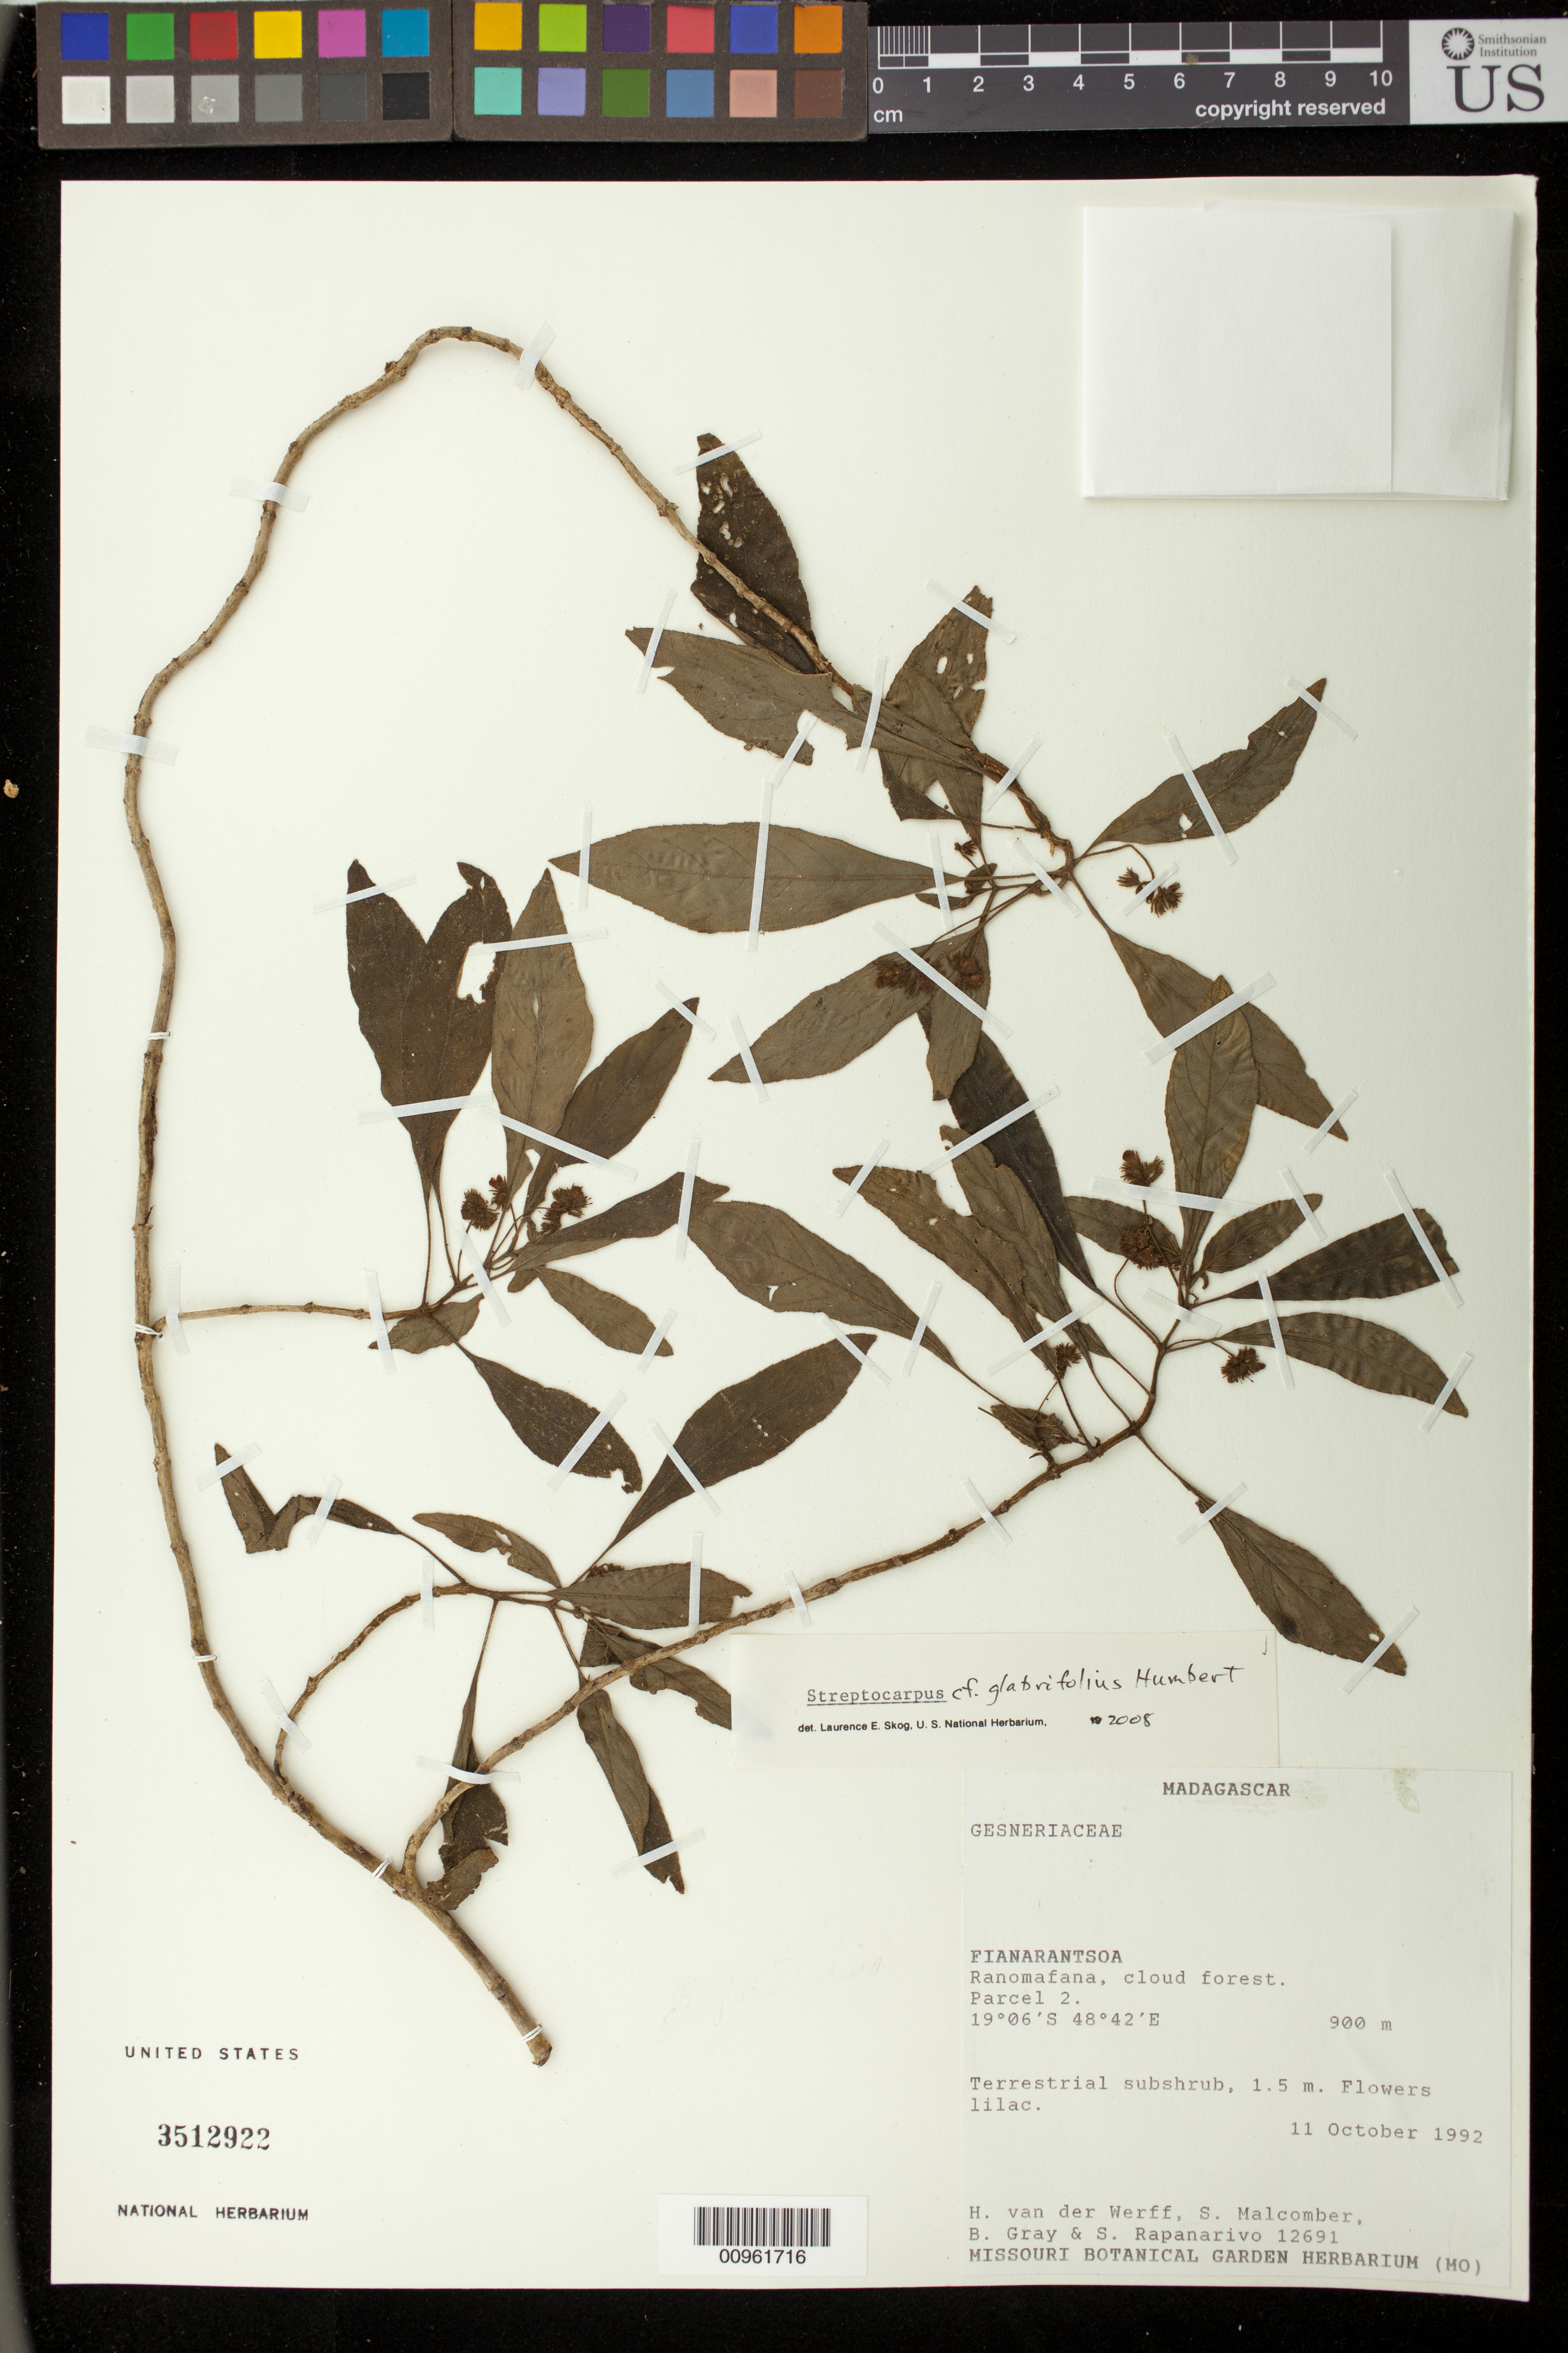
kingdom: Plantae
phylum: Tracheophyta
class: Magnoliopsida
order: Lamiales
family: Gesneriaceae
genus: Streptocarpus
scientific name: Streptocarpus glabrifolius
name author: Humbert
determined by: Skog, Laurence E.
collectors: H. van der Werff & et al.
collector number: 12691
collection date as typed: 11 Oct 1992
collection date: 1992-10-11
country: Madagascar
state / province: Alaotra Mangoro / Atsinanana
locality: Ranomafana, Parcel 2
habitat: Cloud forest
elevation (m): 900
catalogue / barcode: US 3512922